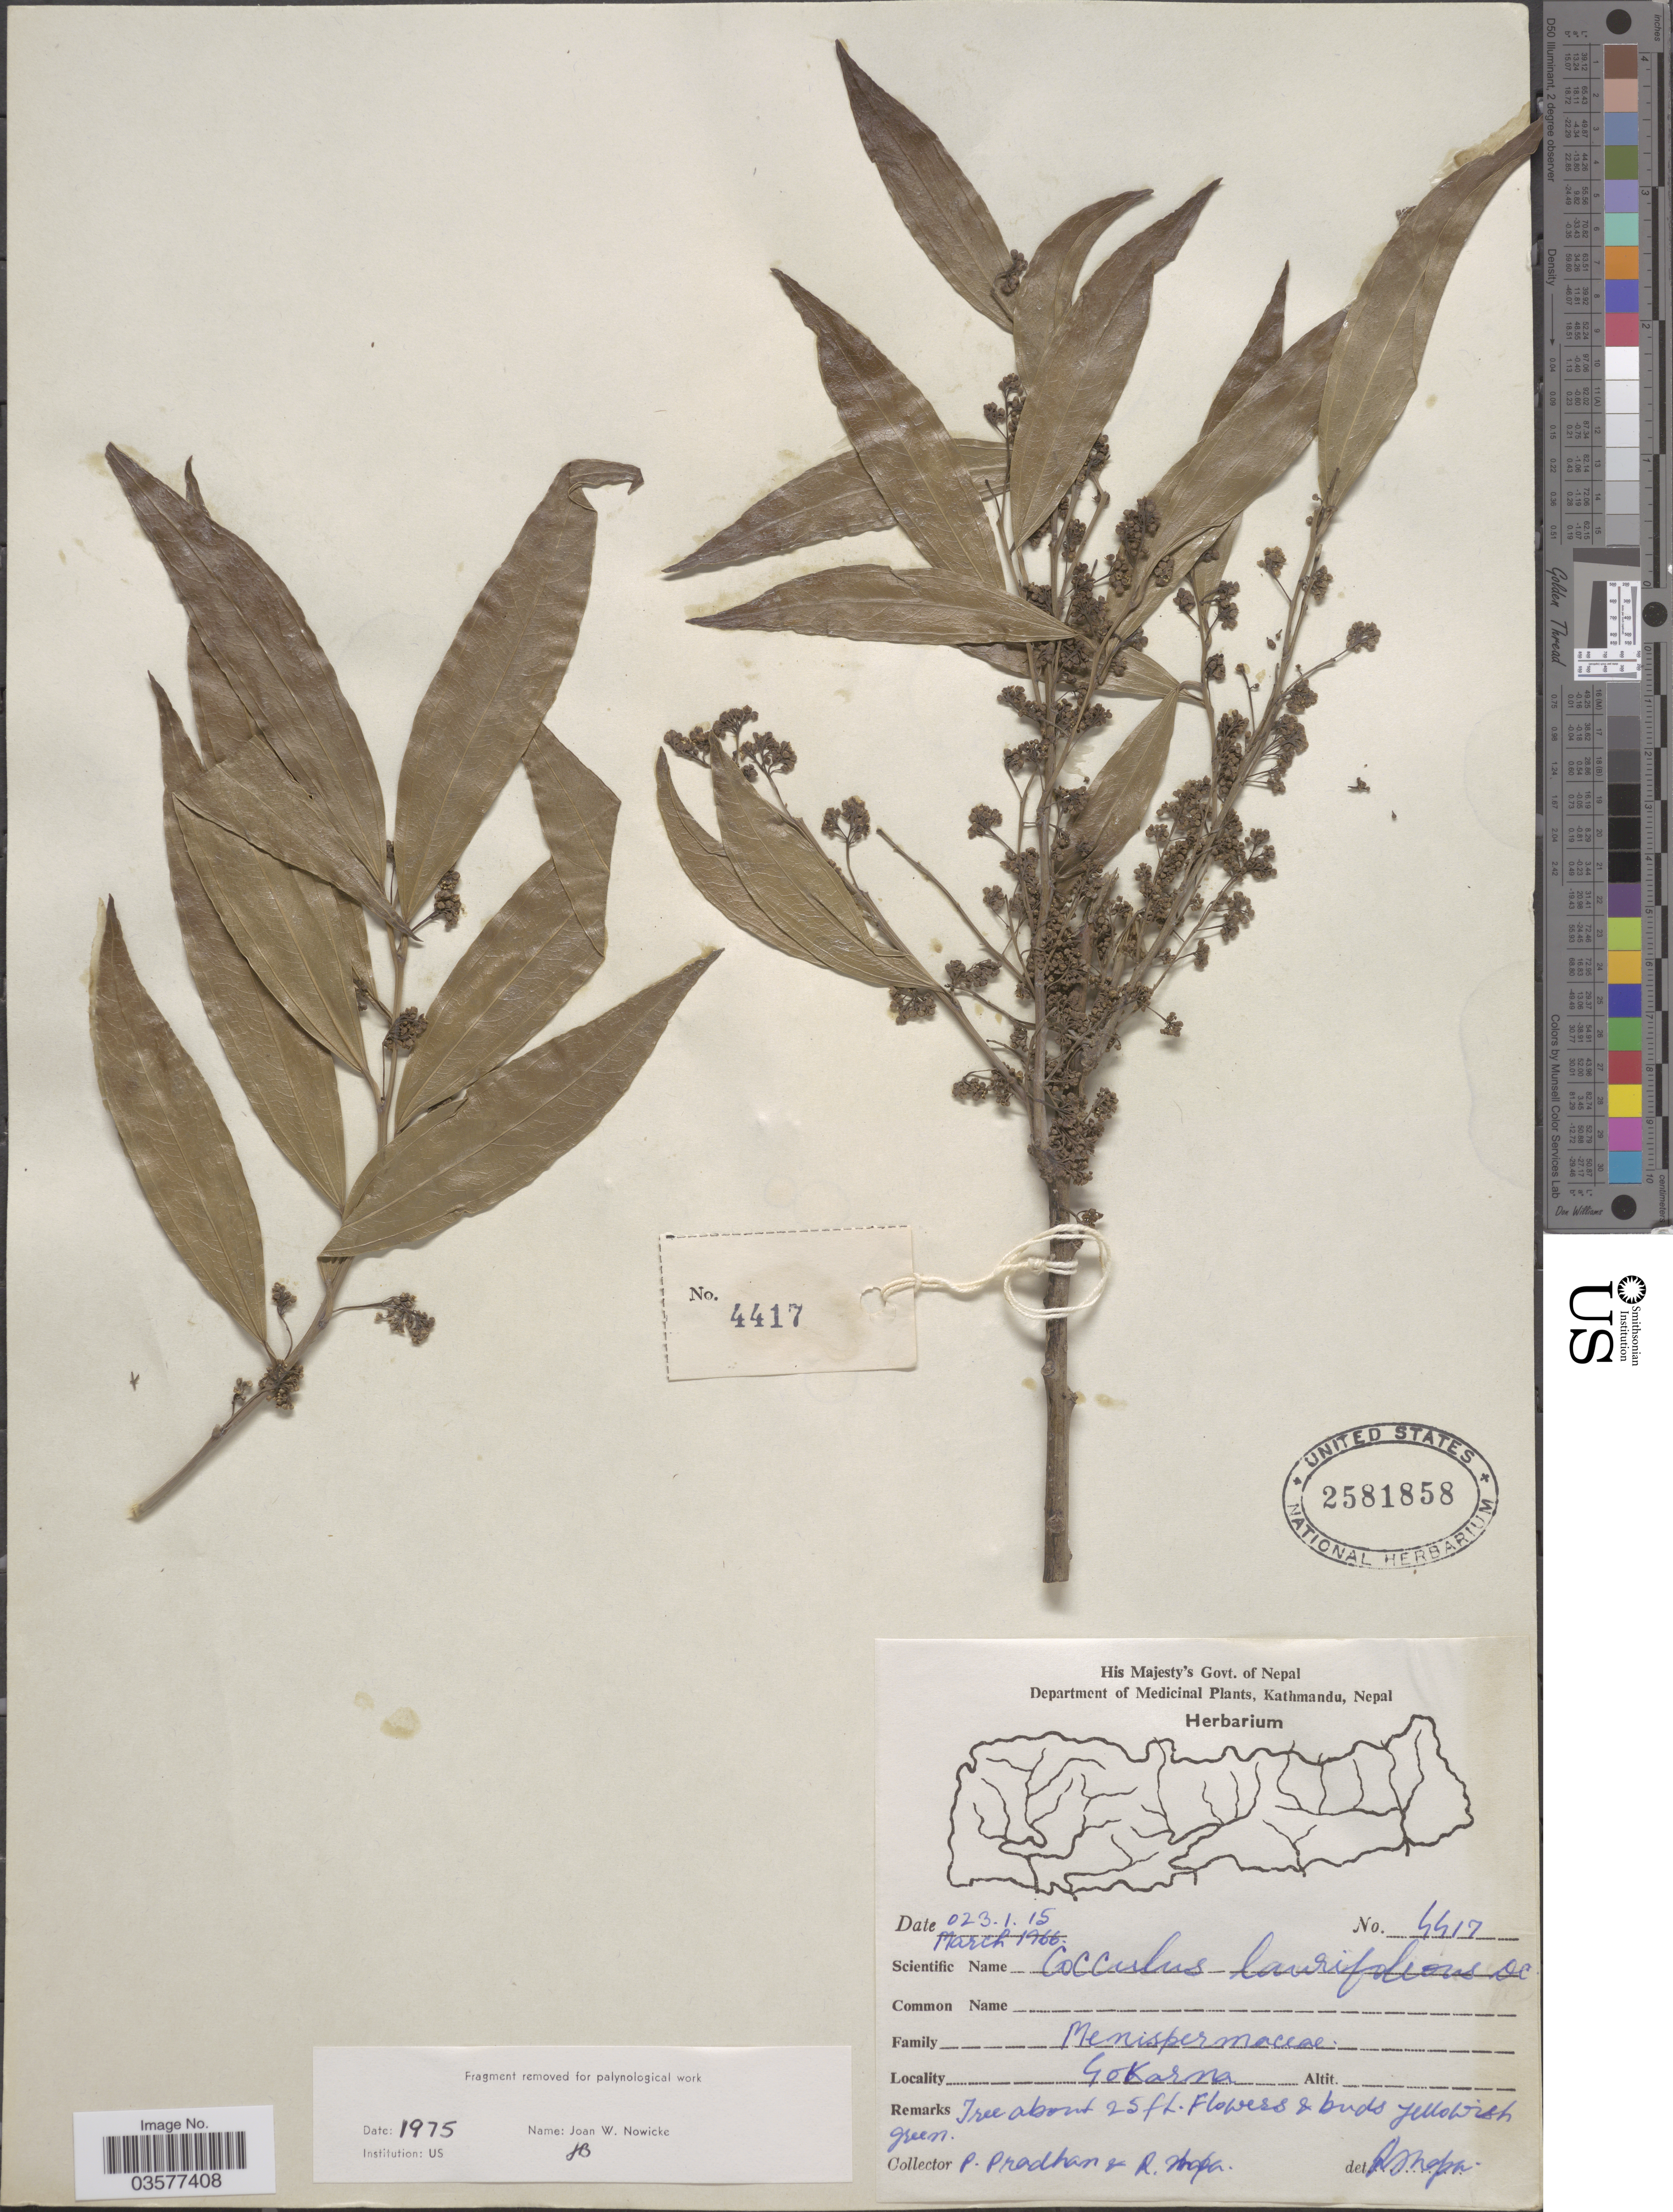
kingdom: Plantae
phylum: Tracheophyta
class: Magnoliopsida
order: Ranunculales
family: Menispermaceae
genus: Cocculus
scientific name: Cocculus laurifolius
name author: DC.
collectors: P. Pradhan & R. Thapa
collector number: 4417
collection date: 1966-03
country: Nepal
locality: Gokarna.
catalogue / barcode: US 2581858